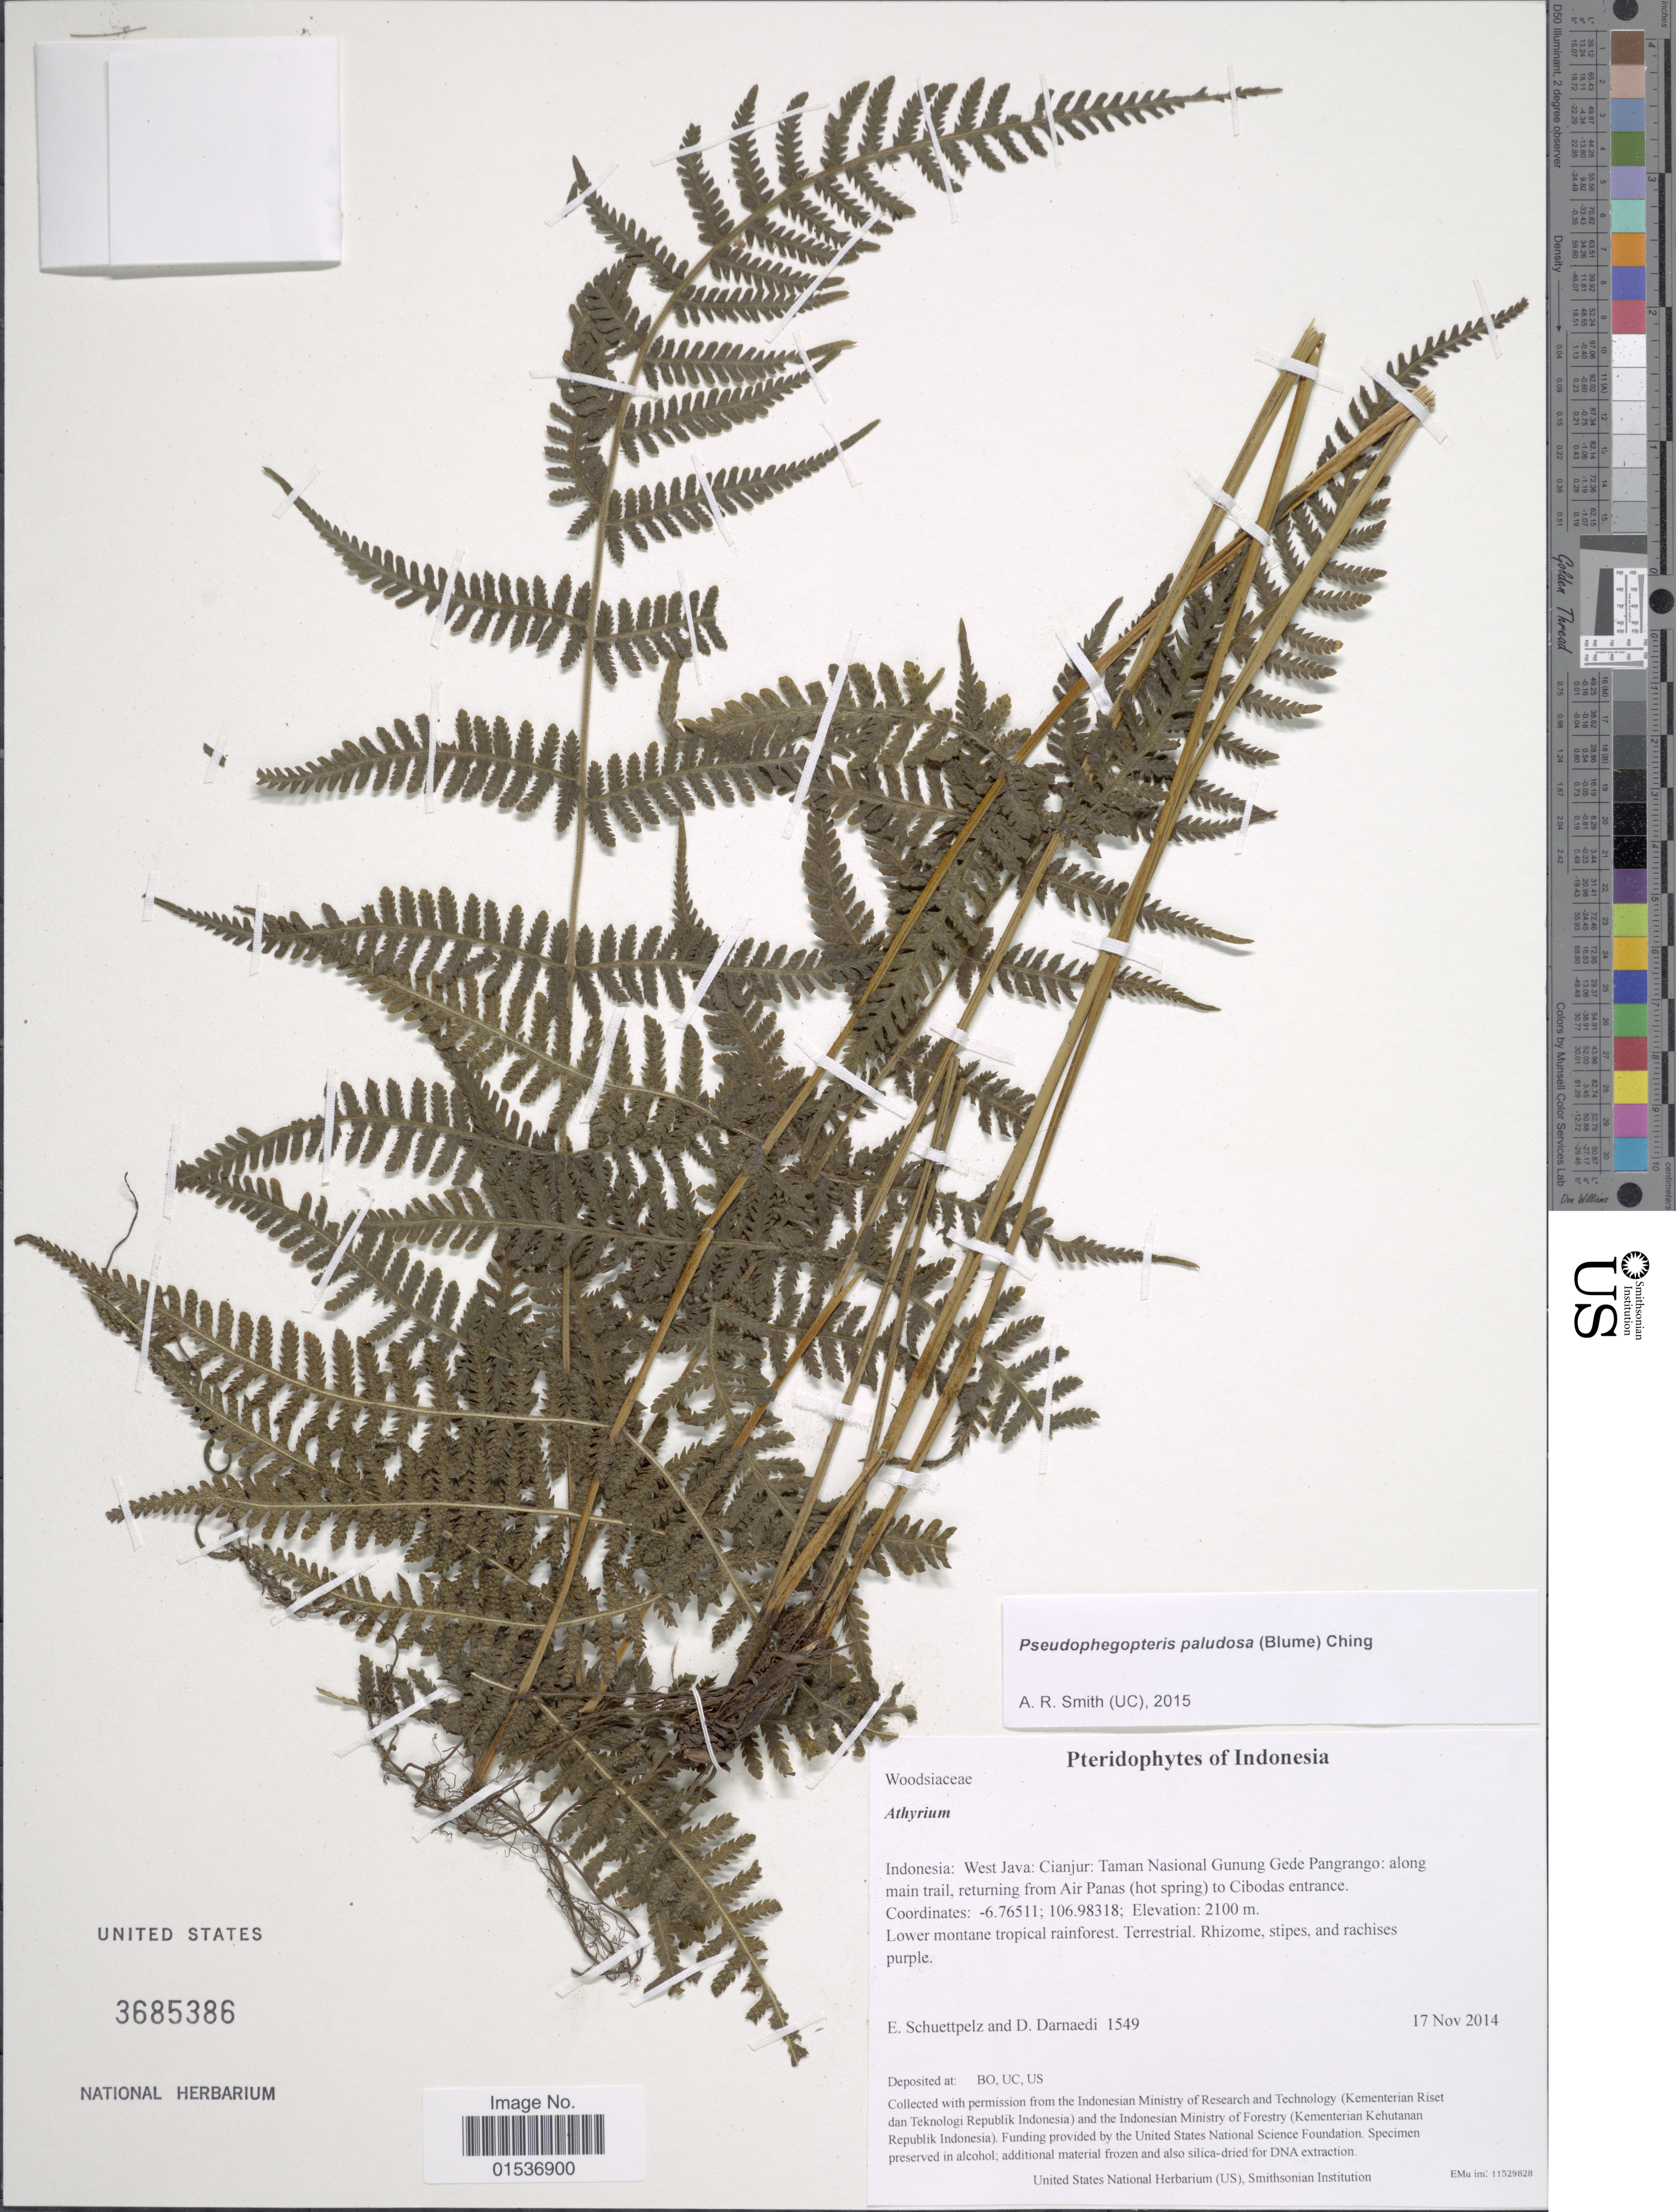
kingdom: Plantae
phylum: Tracheophyta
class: Polypodiopsida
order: Polypodiales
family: Athyriaceae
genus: Athyrium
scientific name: Athyrium sp.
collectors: E. Schuettpelz & D. Darnaedi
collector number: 1549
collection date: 2014-11-17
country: Indonesia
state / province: Java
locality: Indonesia.: West Java: Cianjur: Taman Nasional Gunung Gede Pangrango: along main trail, returning from Air Panas (hot spring) to Cibodas entrance.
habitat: Lower montane tropical rainforest.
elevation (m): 2100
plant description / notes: Collected with permission from the Indonesian Ministry of Research and Technology (Kementerian Riset dan Teknologi Republik Indonesia) and the Indonesian Ministry of Forestry (Kementerian Kehutanan Republik Indonesia).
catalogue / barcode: US 3685386